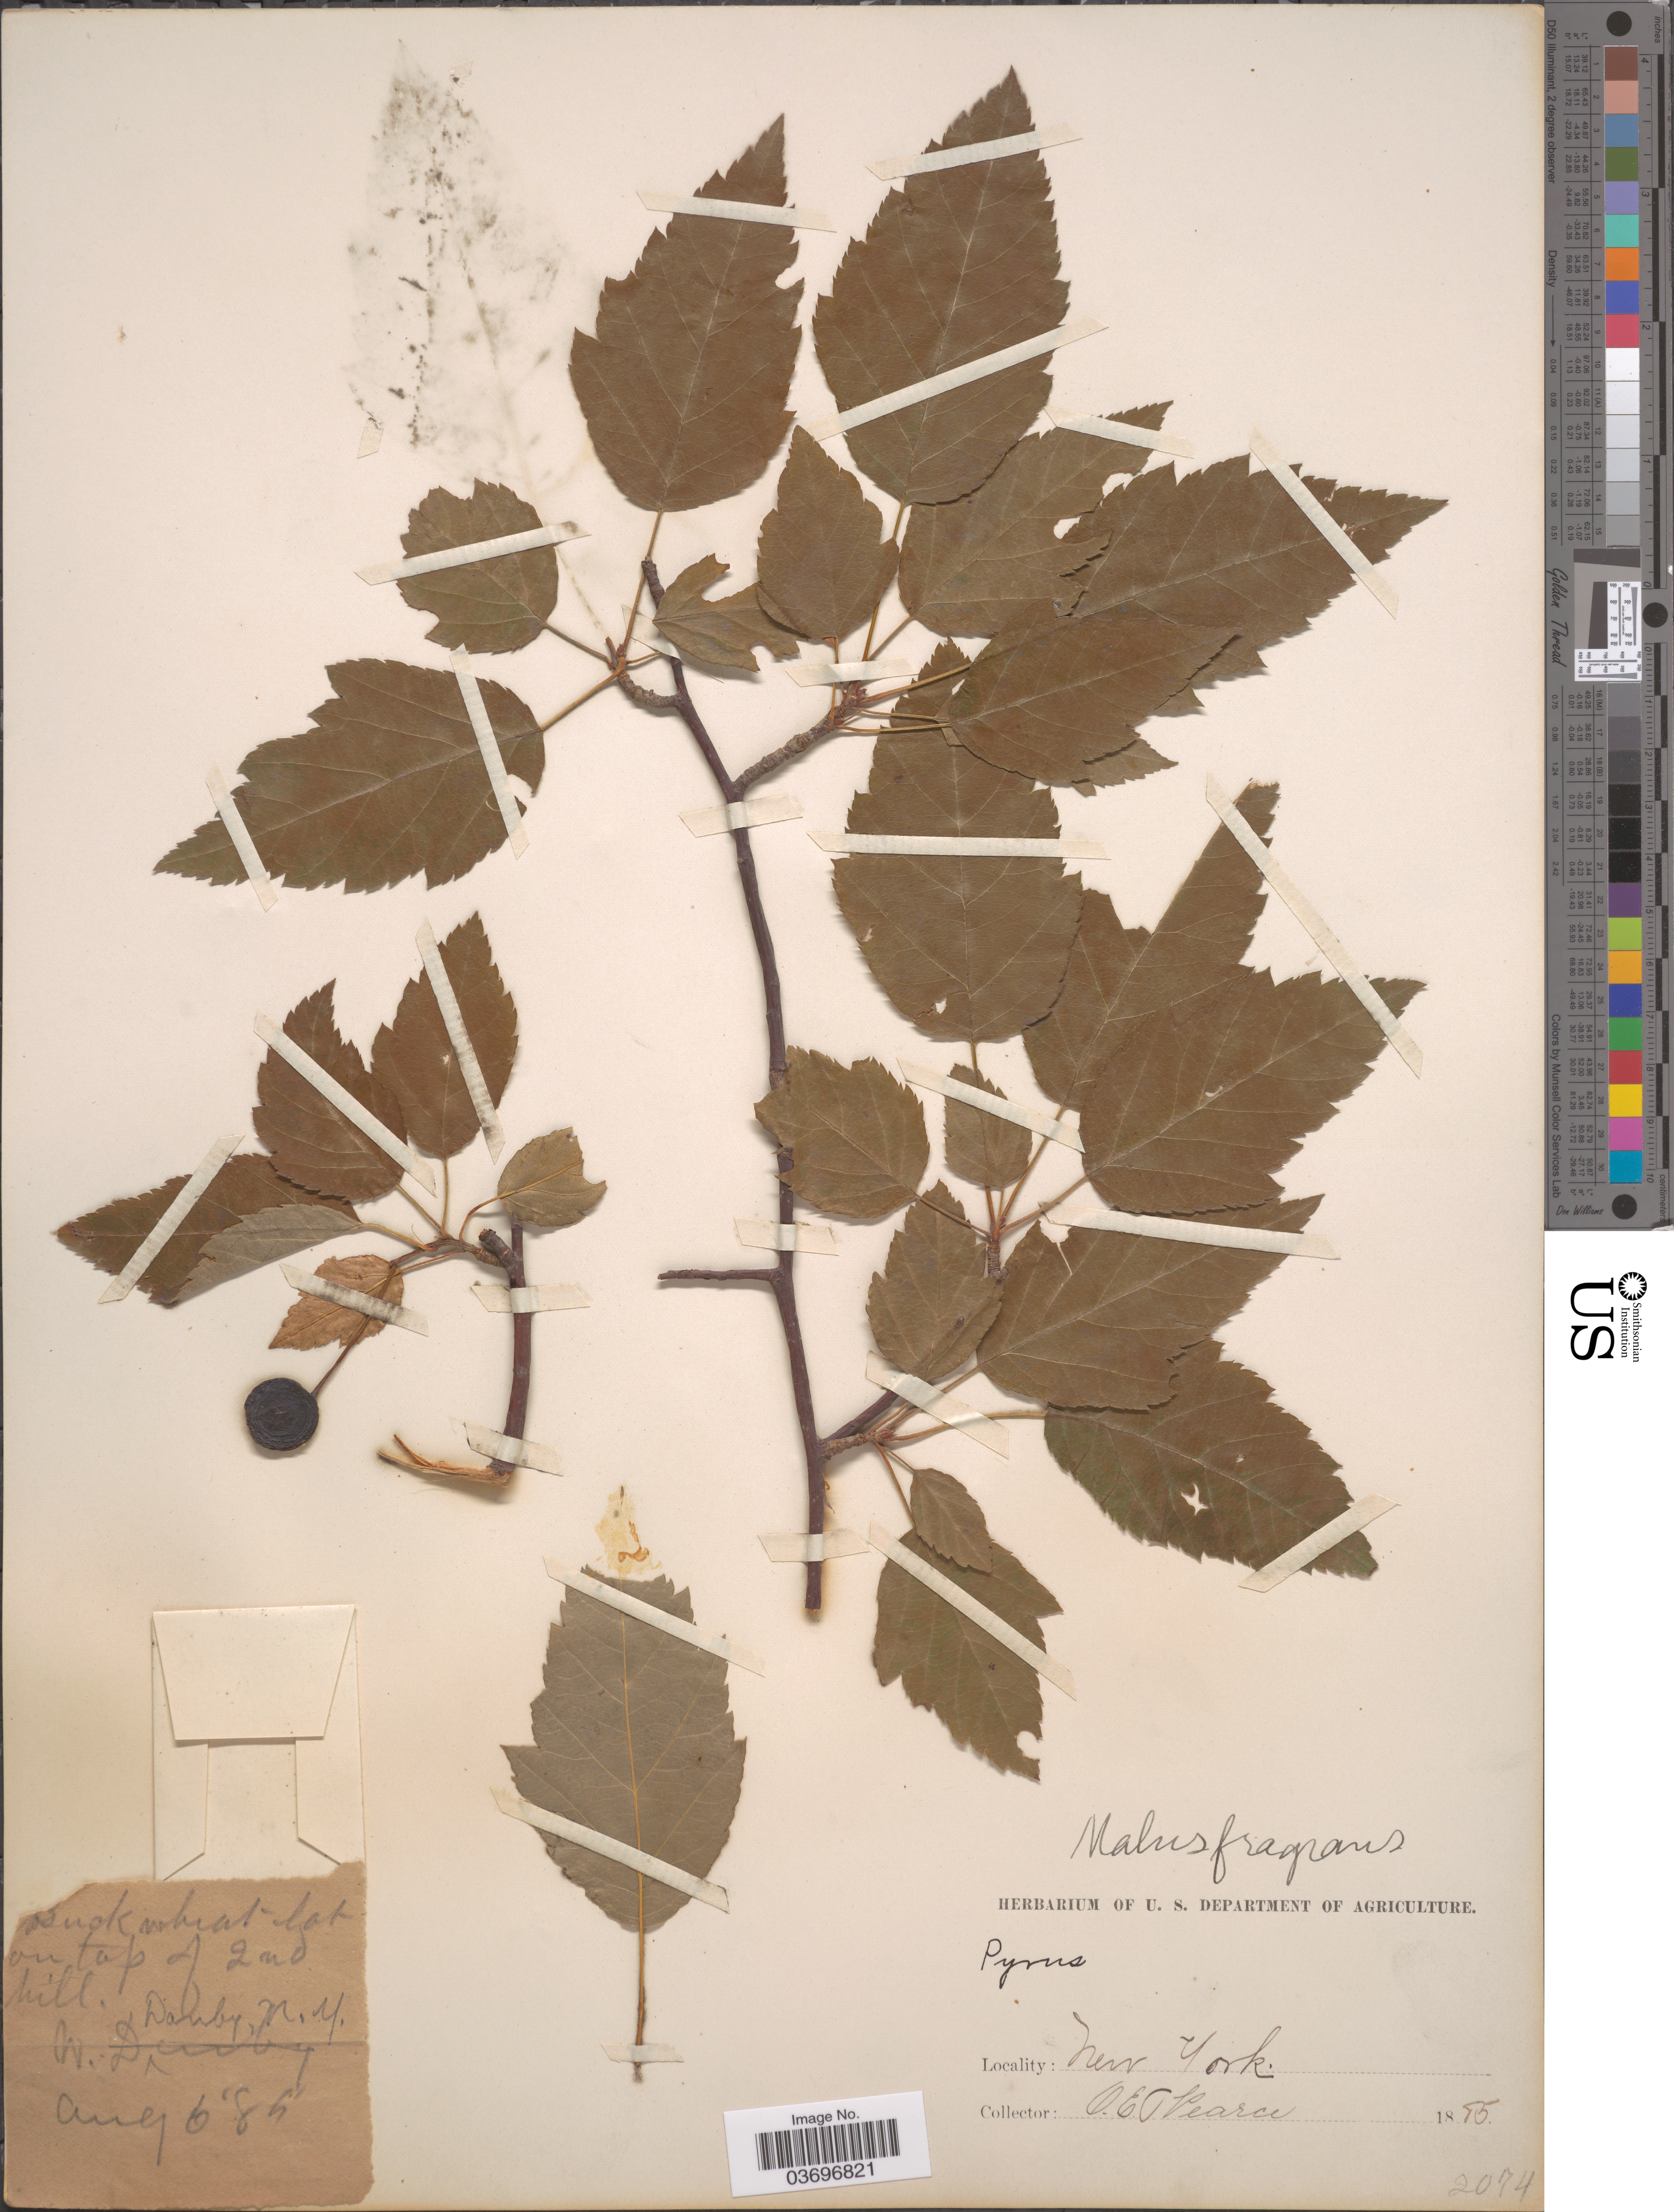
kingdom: Plantae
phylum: Tracheophyta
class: Magnoliopsida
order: Rosales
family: Rosaceae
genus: Malus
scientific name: Malus coronaria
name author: (L.) Mill.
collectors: O. E. Pearce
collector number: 2074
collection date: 1885-08-06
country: United States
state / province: New York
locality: Danby. W. Danby.